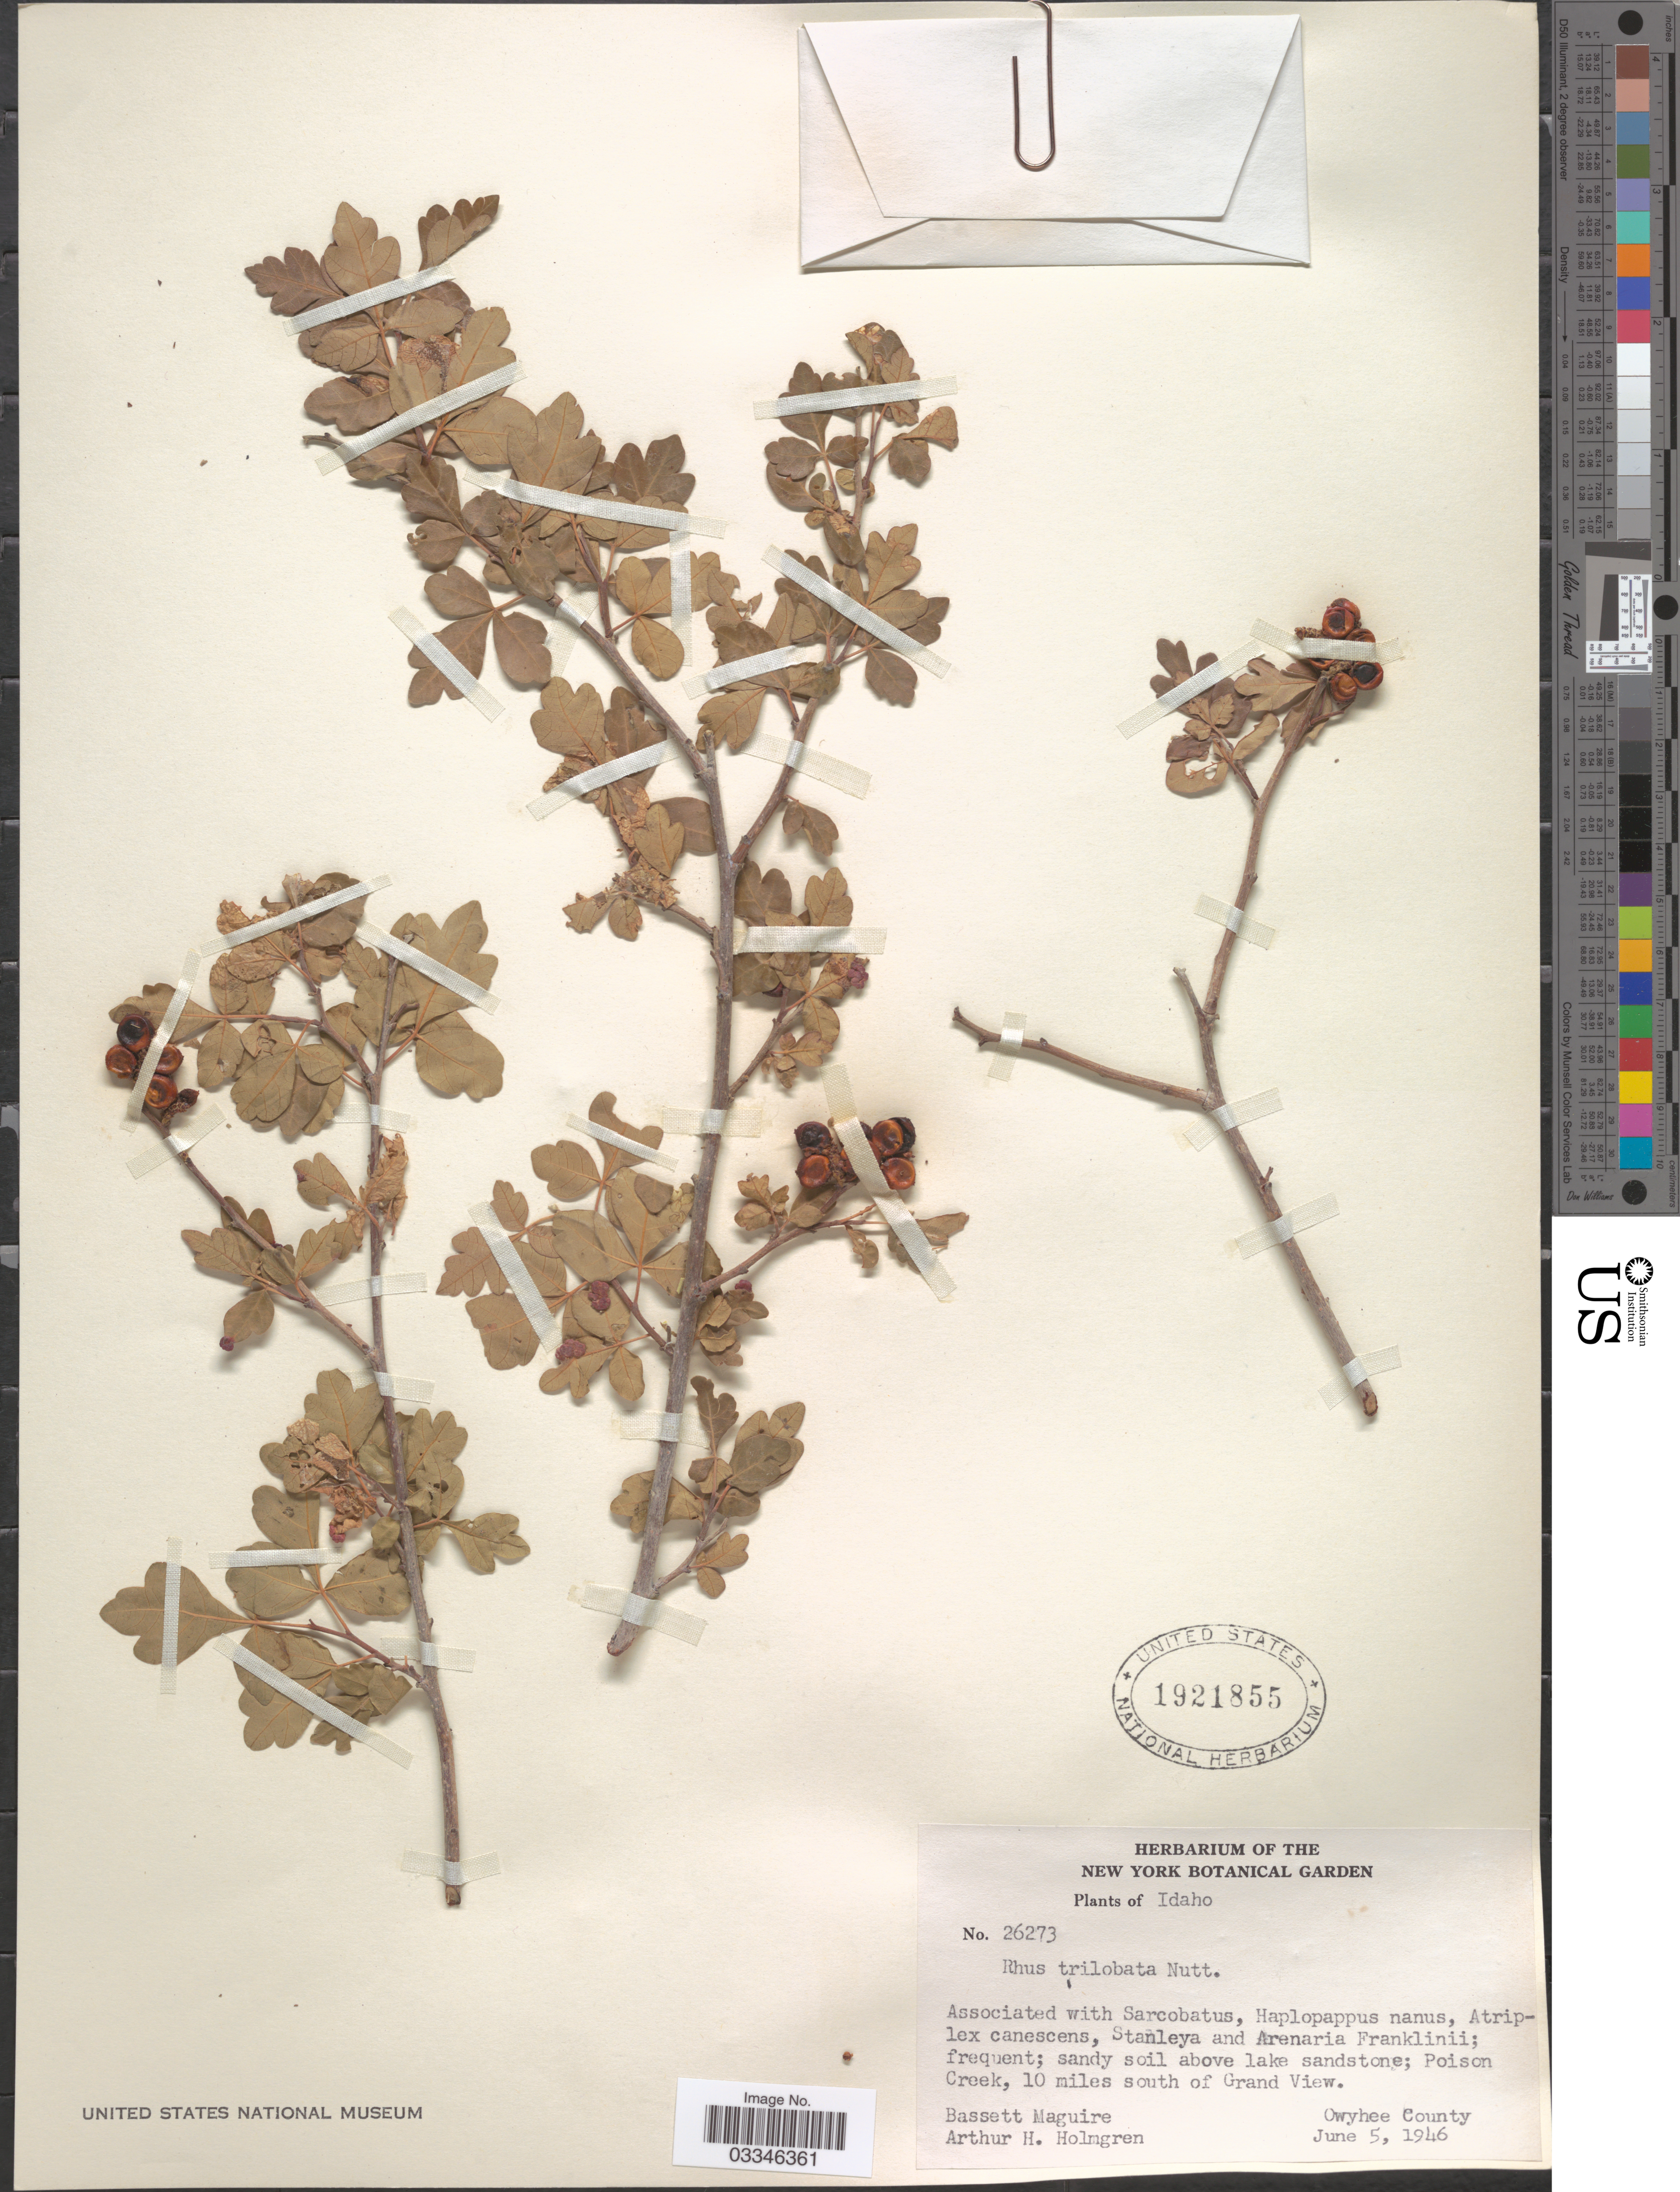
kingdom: Plantae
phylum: Tracheophyta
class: Magnoliopsida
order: Sapindales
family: Anacardiaceae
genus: Rhus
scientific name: Rhus trilobata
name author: Nutt.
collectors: B. Maguire & A. H. Holmgren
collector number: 26273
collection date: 1946-06-05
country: United States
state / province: Idaho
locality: Poison Creek, 10 miles south of Grand View. Owyhee County.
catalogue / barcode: US 1921855